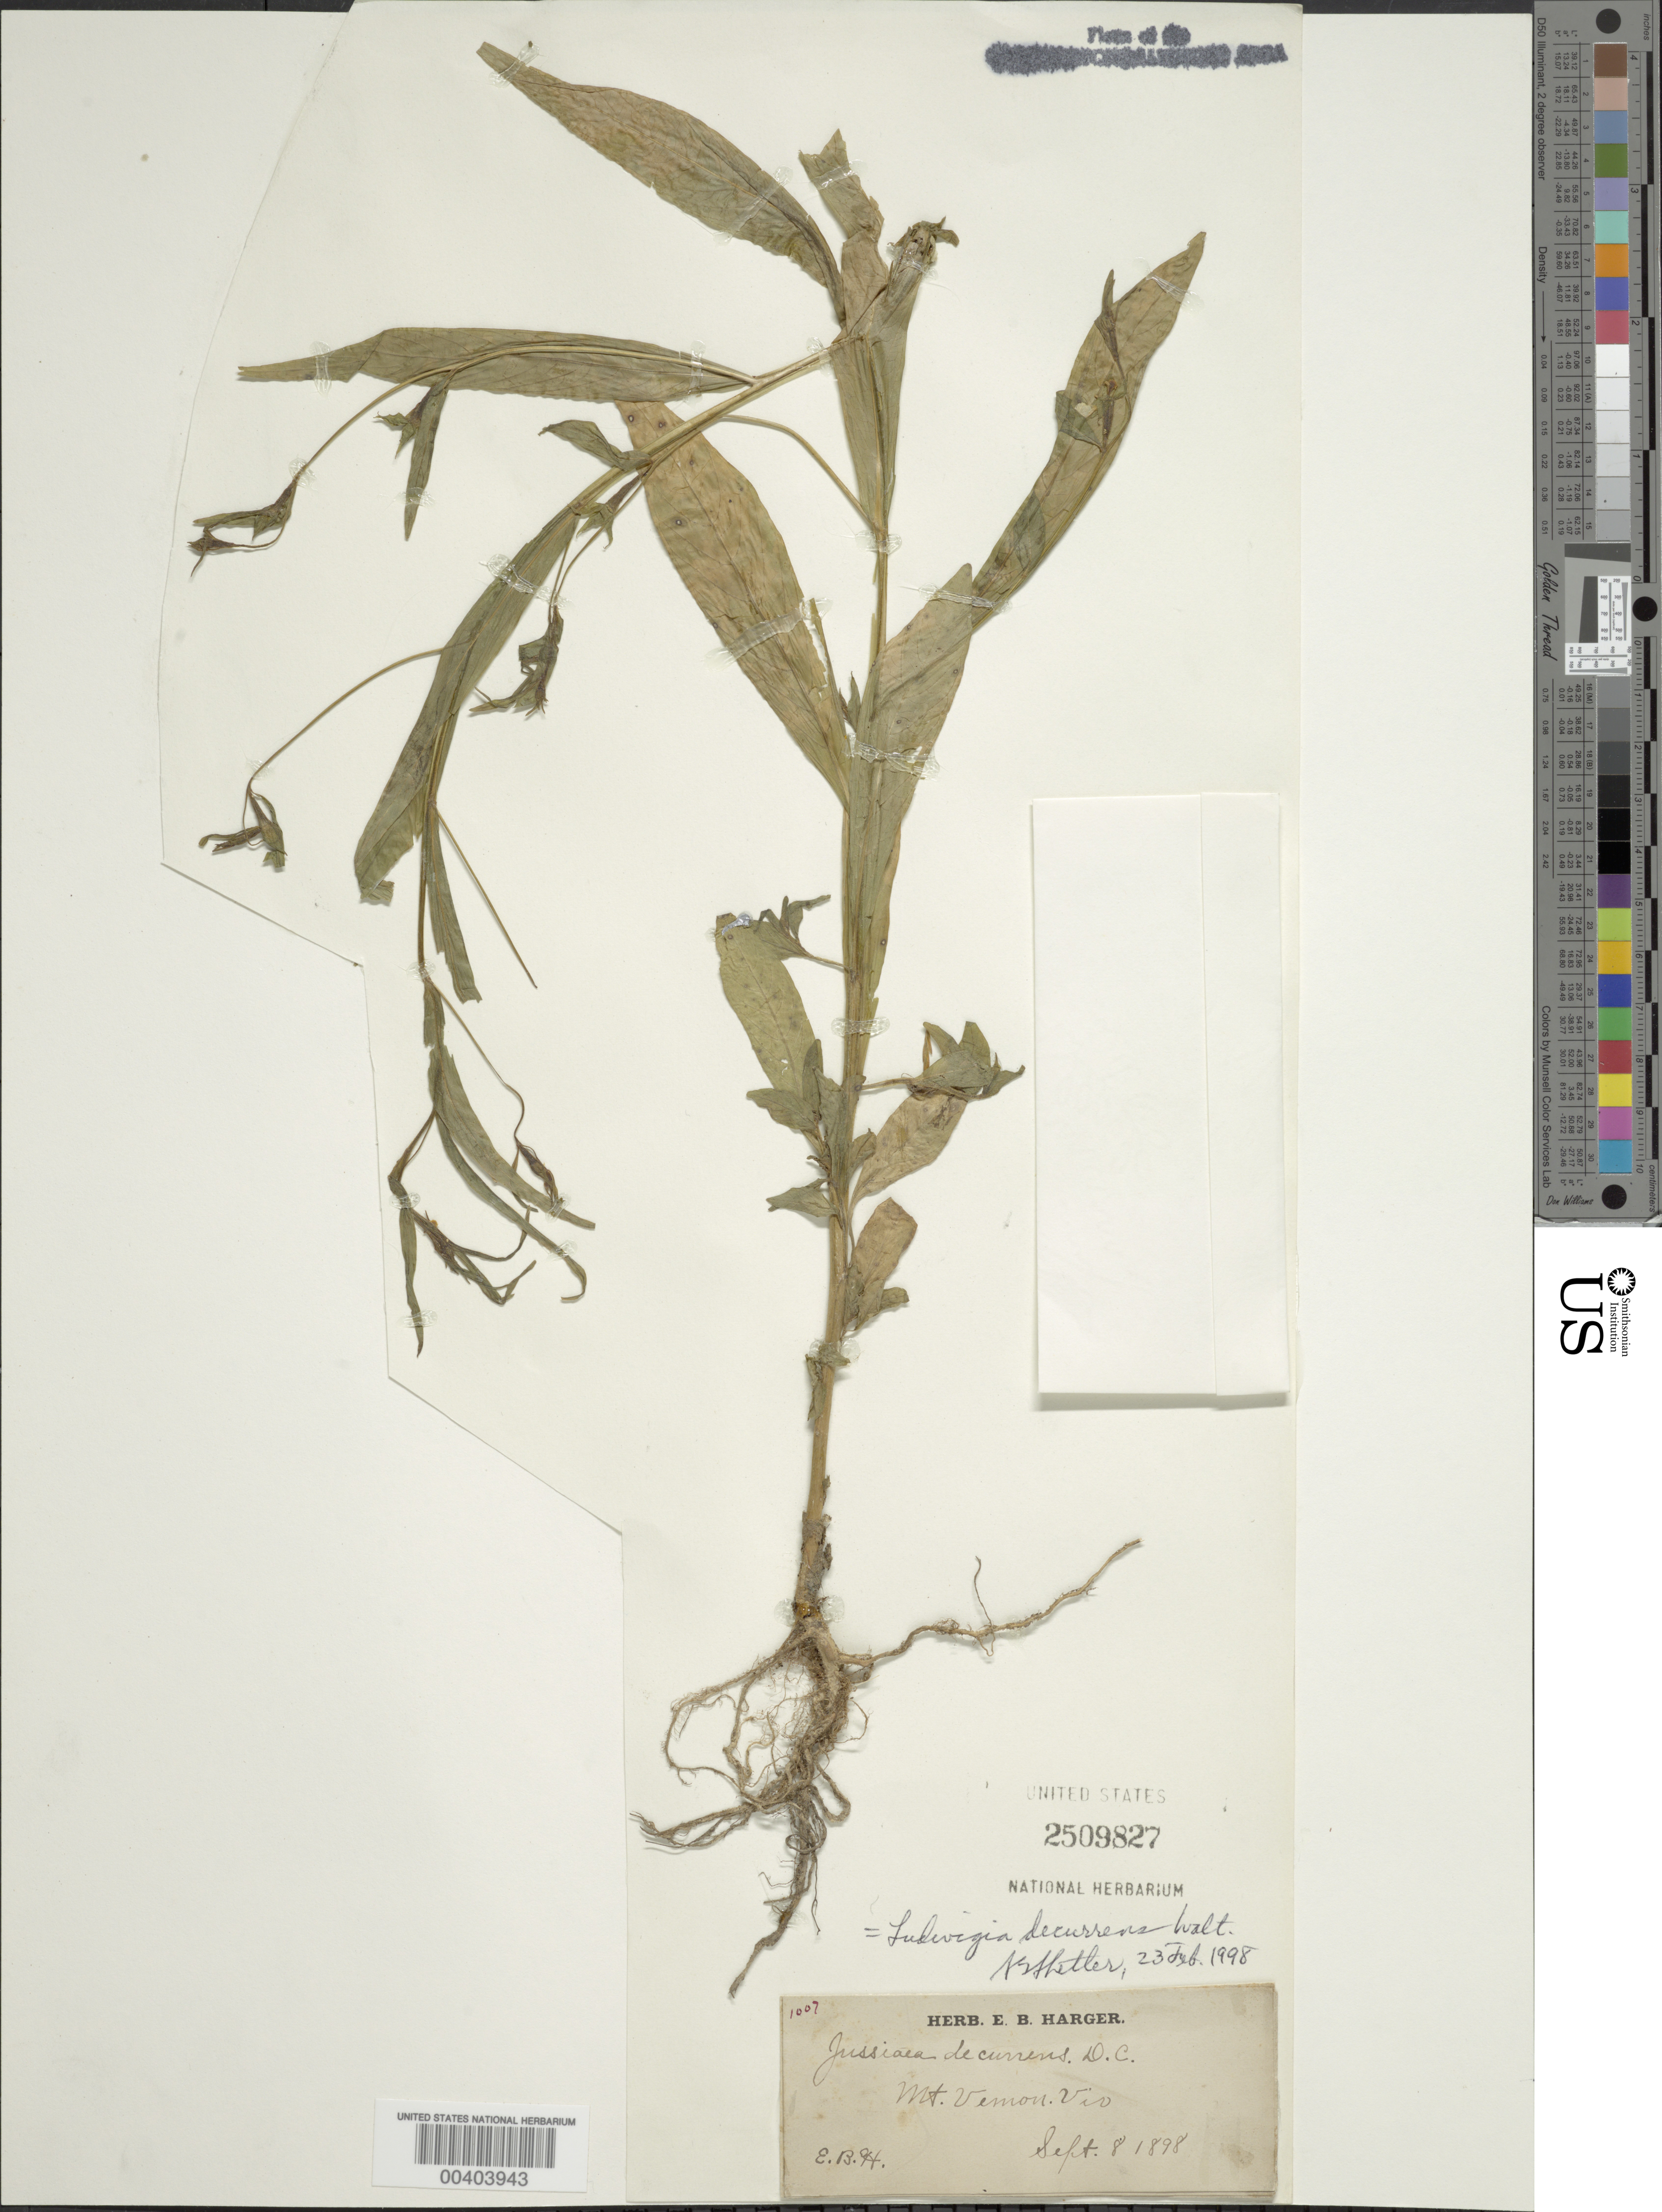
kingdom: Plantae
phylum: Tracheophyta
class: Magnoliopsida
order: Myrtales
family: Onagraceae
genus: Ludwigia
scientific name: Ludwigia decurrens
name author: Walter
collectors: E. B. Harger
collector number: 1007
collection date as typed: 08 Sep 1898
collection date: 1898-09-08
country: United States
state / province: Virginia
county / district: Fairfax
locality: Mount Vernon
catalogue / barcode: US 2509827